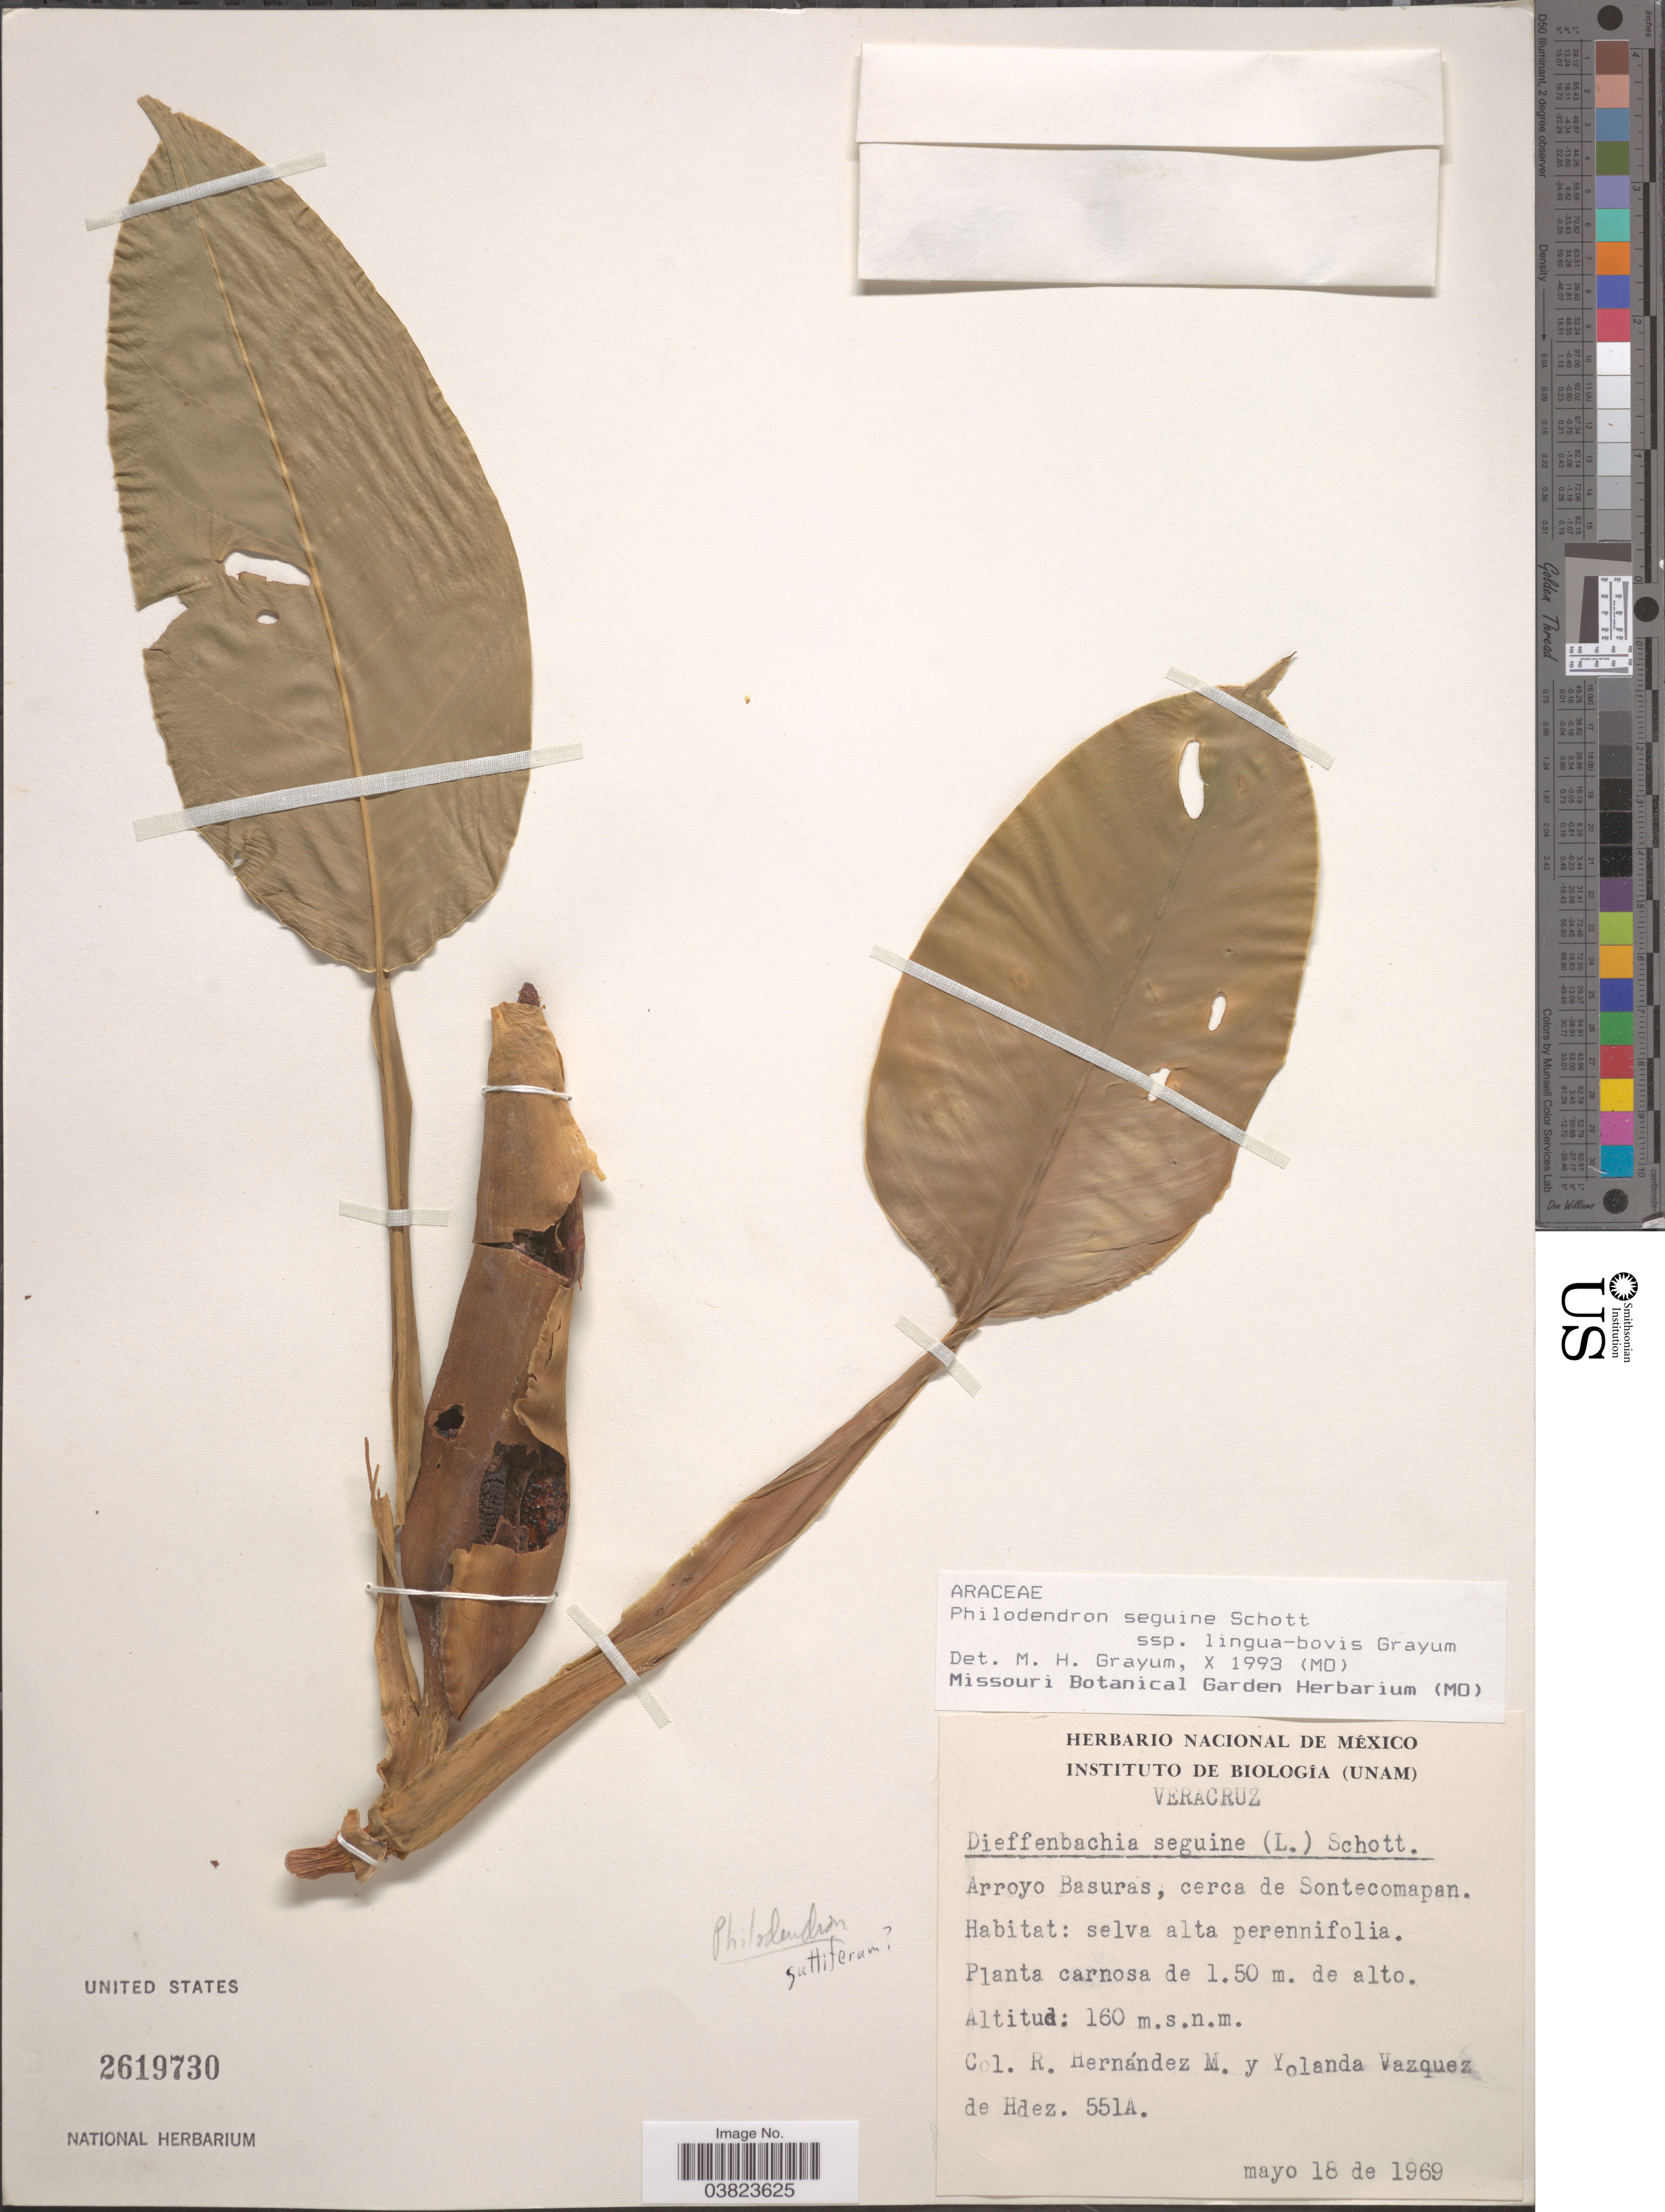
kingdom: Plantae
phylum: Tracheophyta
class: Liliopsida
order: Alismatales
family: Araceae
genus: Philodendron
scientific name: Philodendron seguine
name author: Schott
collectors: R. Hernández M. & Y. Vazquez de Hernandez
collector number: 551A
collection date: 1969-05-18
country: Mexico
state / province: Veracruz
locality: Veracruz. Arroyo Basuras, cerca de Sontecomapan.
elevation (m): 160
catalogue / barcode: US 2619730